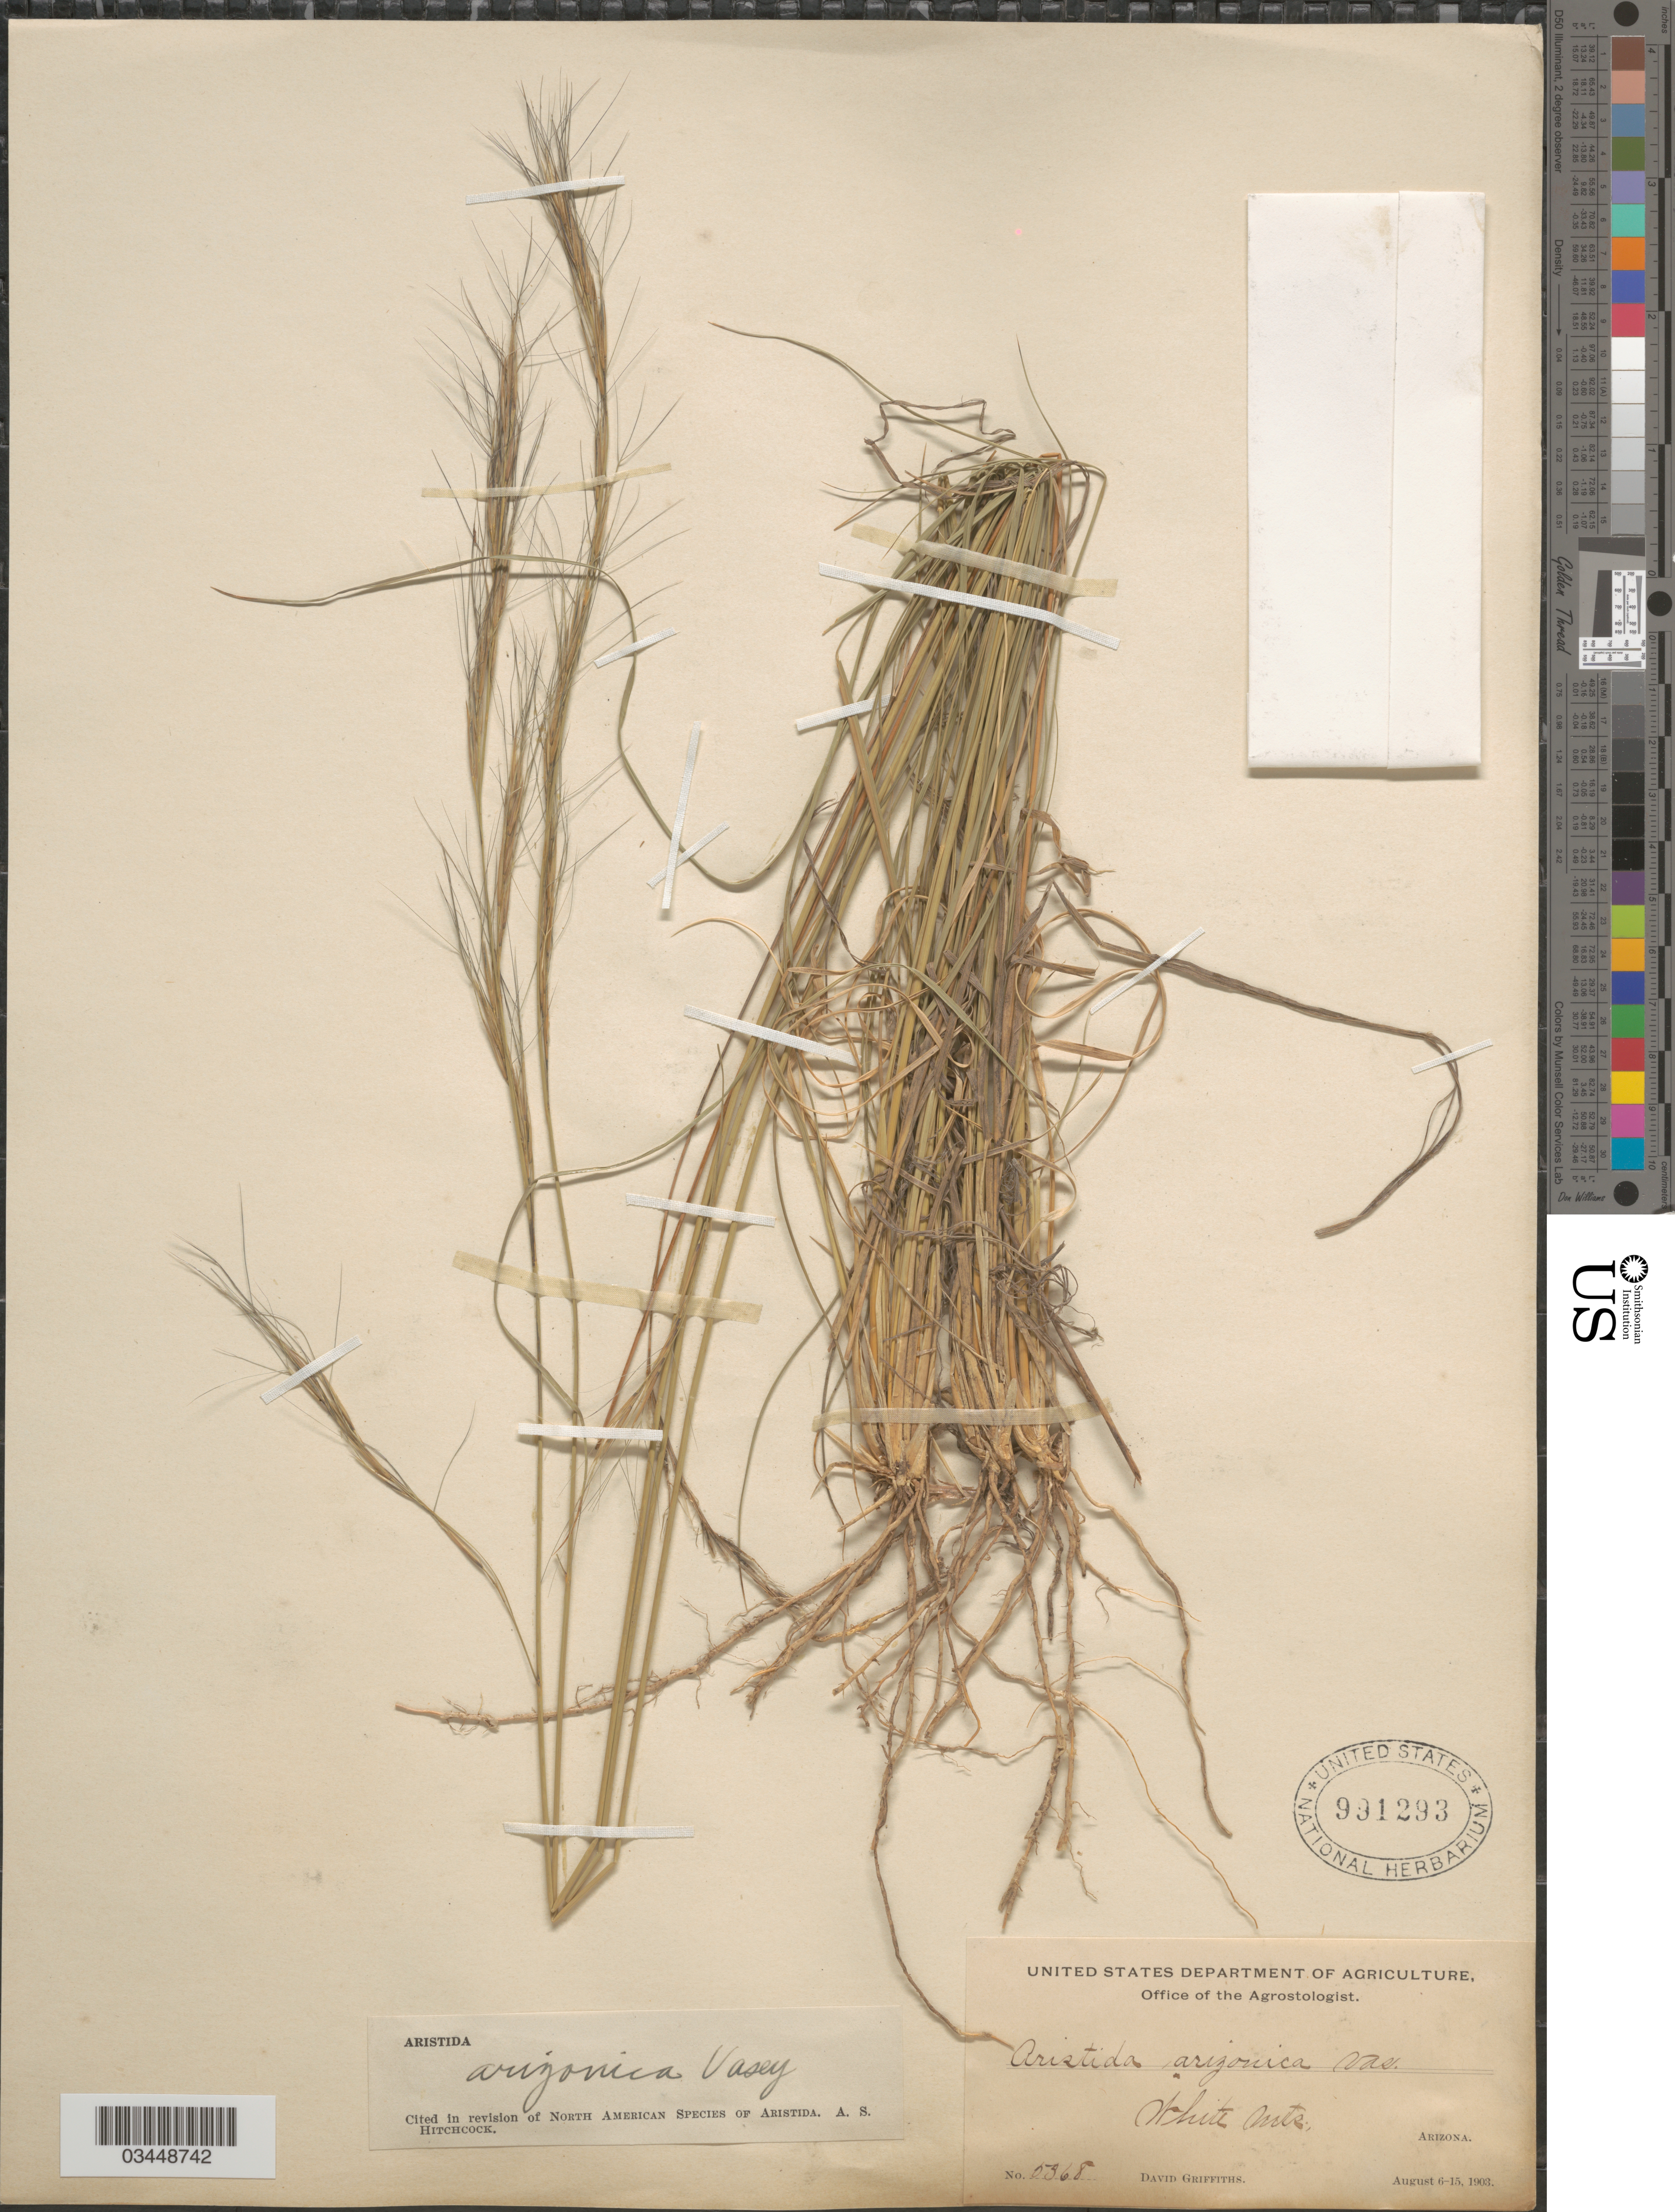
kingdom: Plantae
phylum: Tracheophyta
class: Liliopsida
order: Poales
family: Poaceae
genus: Aristida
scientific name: Aristida arizonica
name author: Vasey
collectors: D. Griffiths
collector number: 5368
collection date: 1903-08-06/1903-08-15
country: United States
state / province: Arizona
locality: White Mts.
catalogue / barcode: US 991293